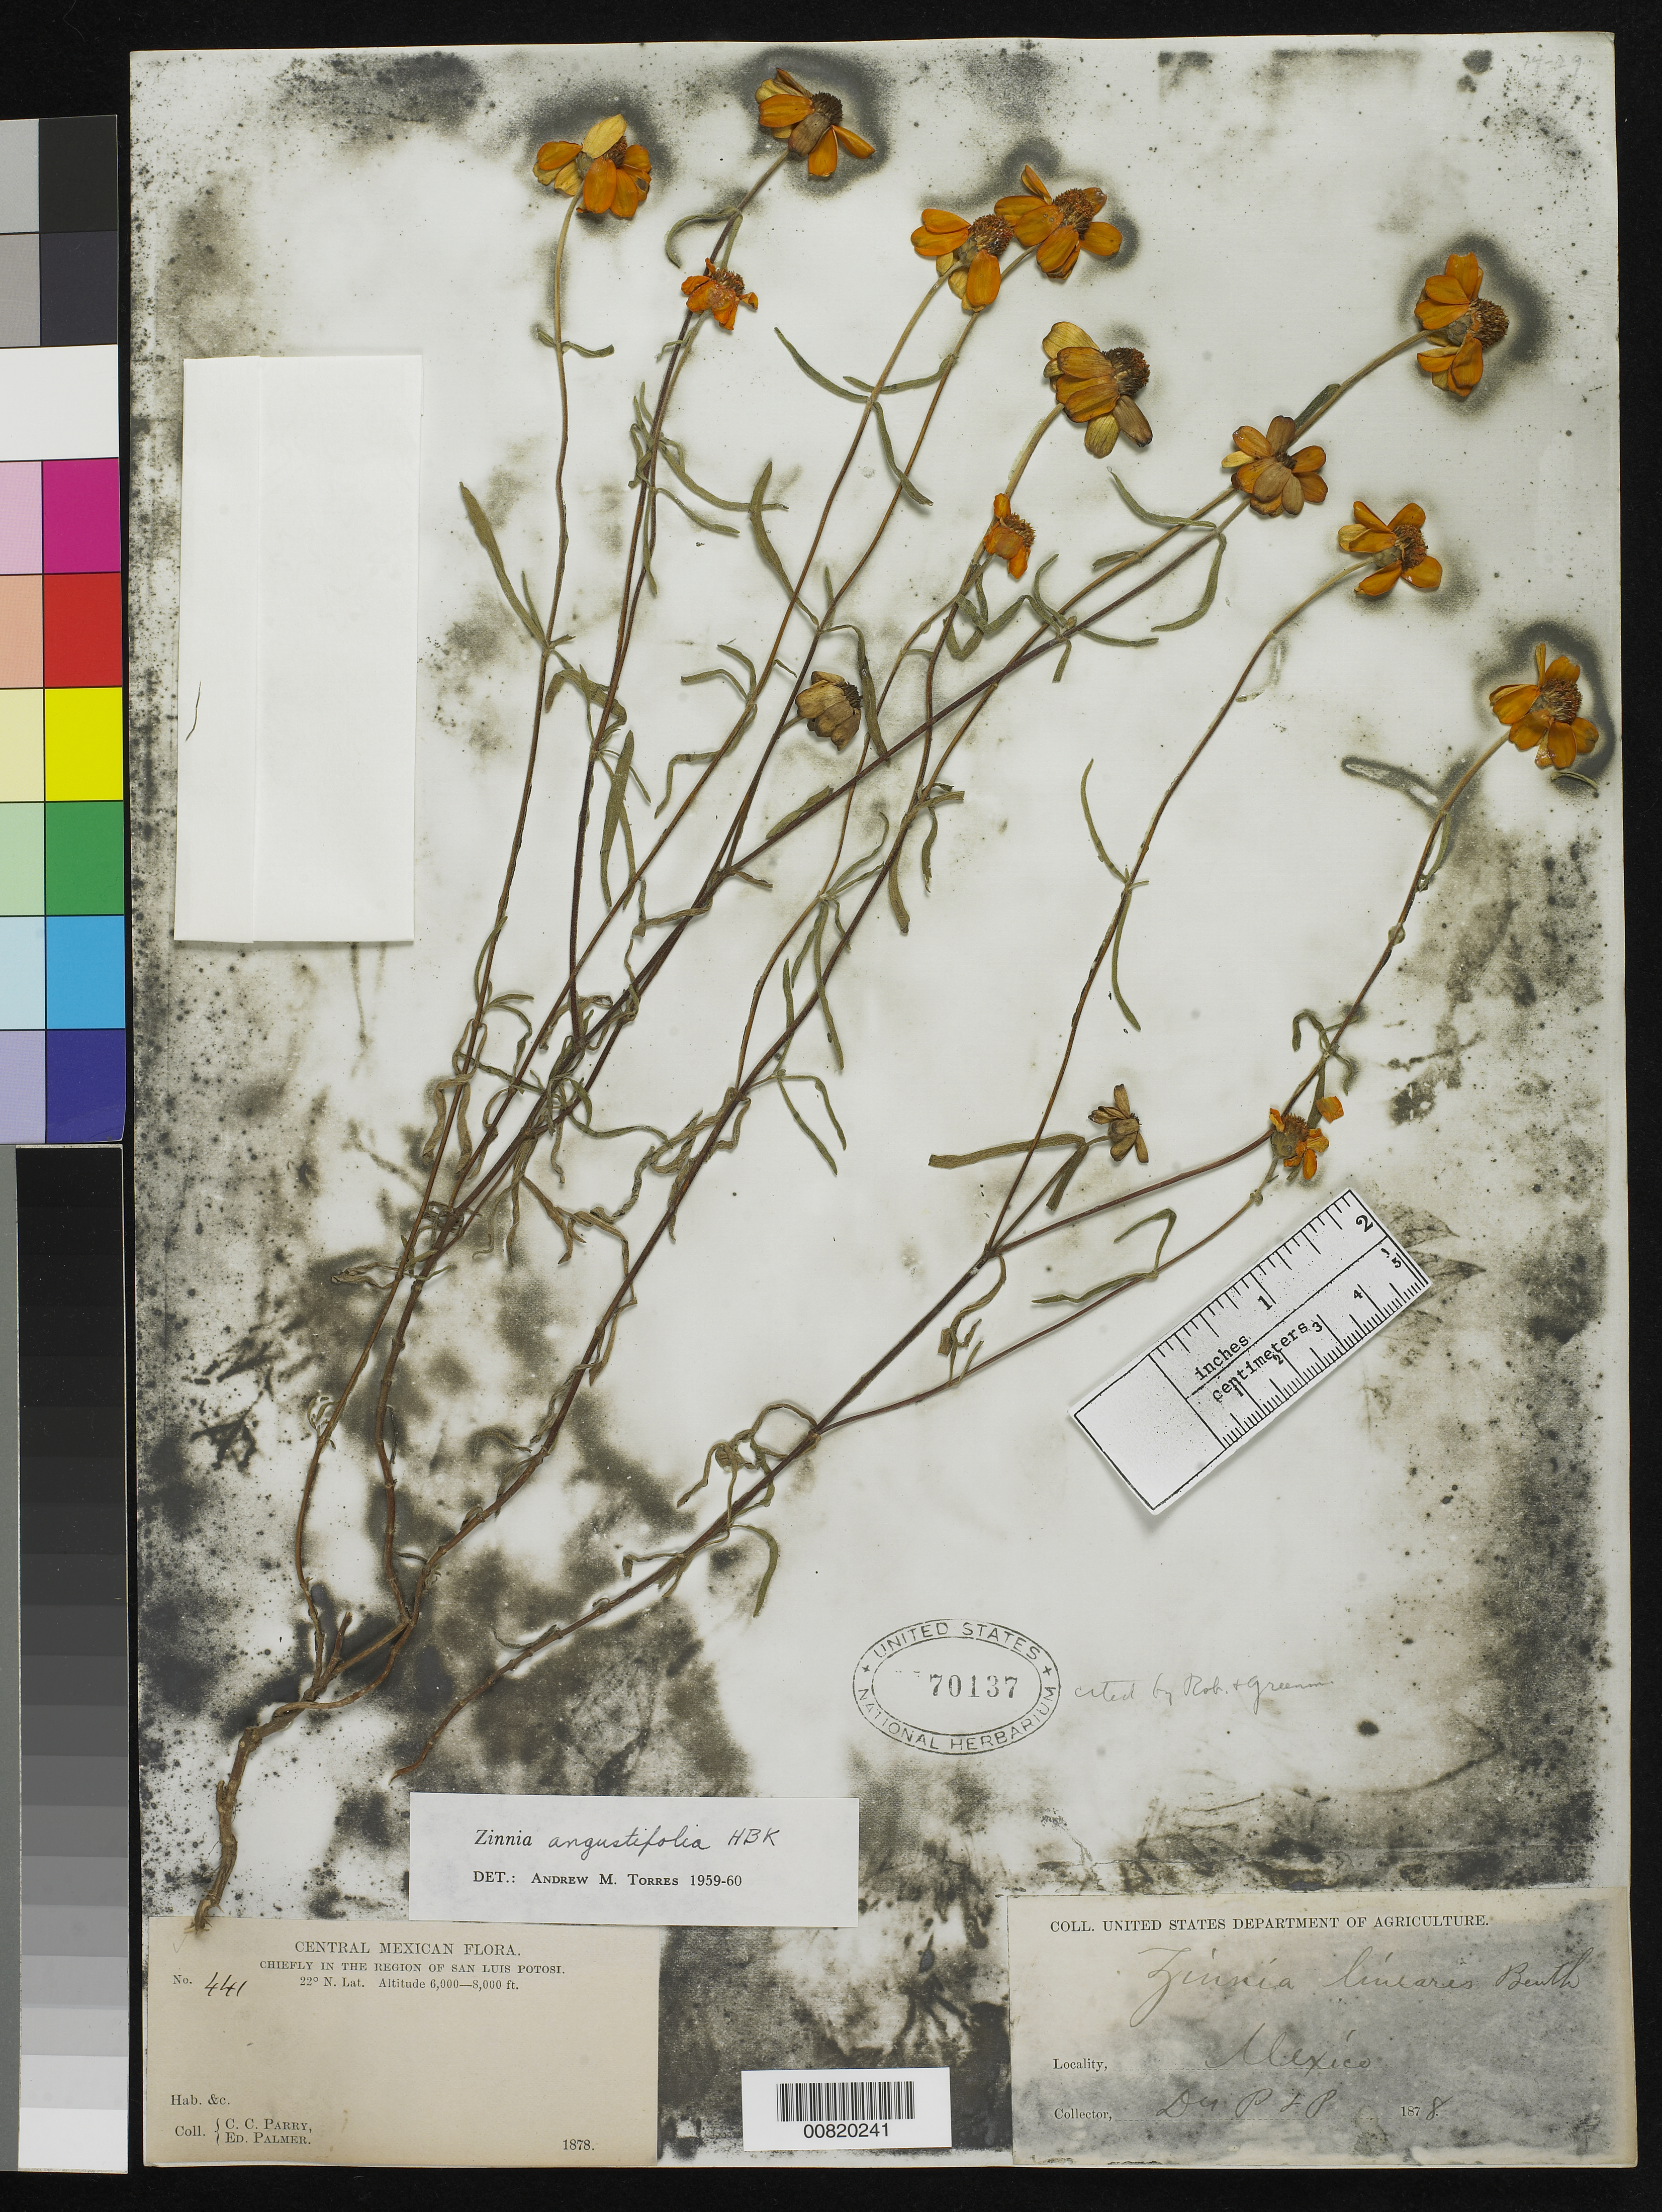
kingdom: Plantae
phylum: Tracheophyta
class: Magnoliopsida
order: Asterales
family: Asteraceae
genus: Zinnia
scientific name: Zinnia angustifolia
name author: Kunth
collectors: C. C. Parry & E. Palmer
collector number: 441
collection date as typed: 1878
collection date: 1878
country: Mexico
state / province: San Luis Potosí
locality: Chiefly in the region of San Luis Potosí.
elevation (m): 1829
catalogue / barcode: US 70137